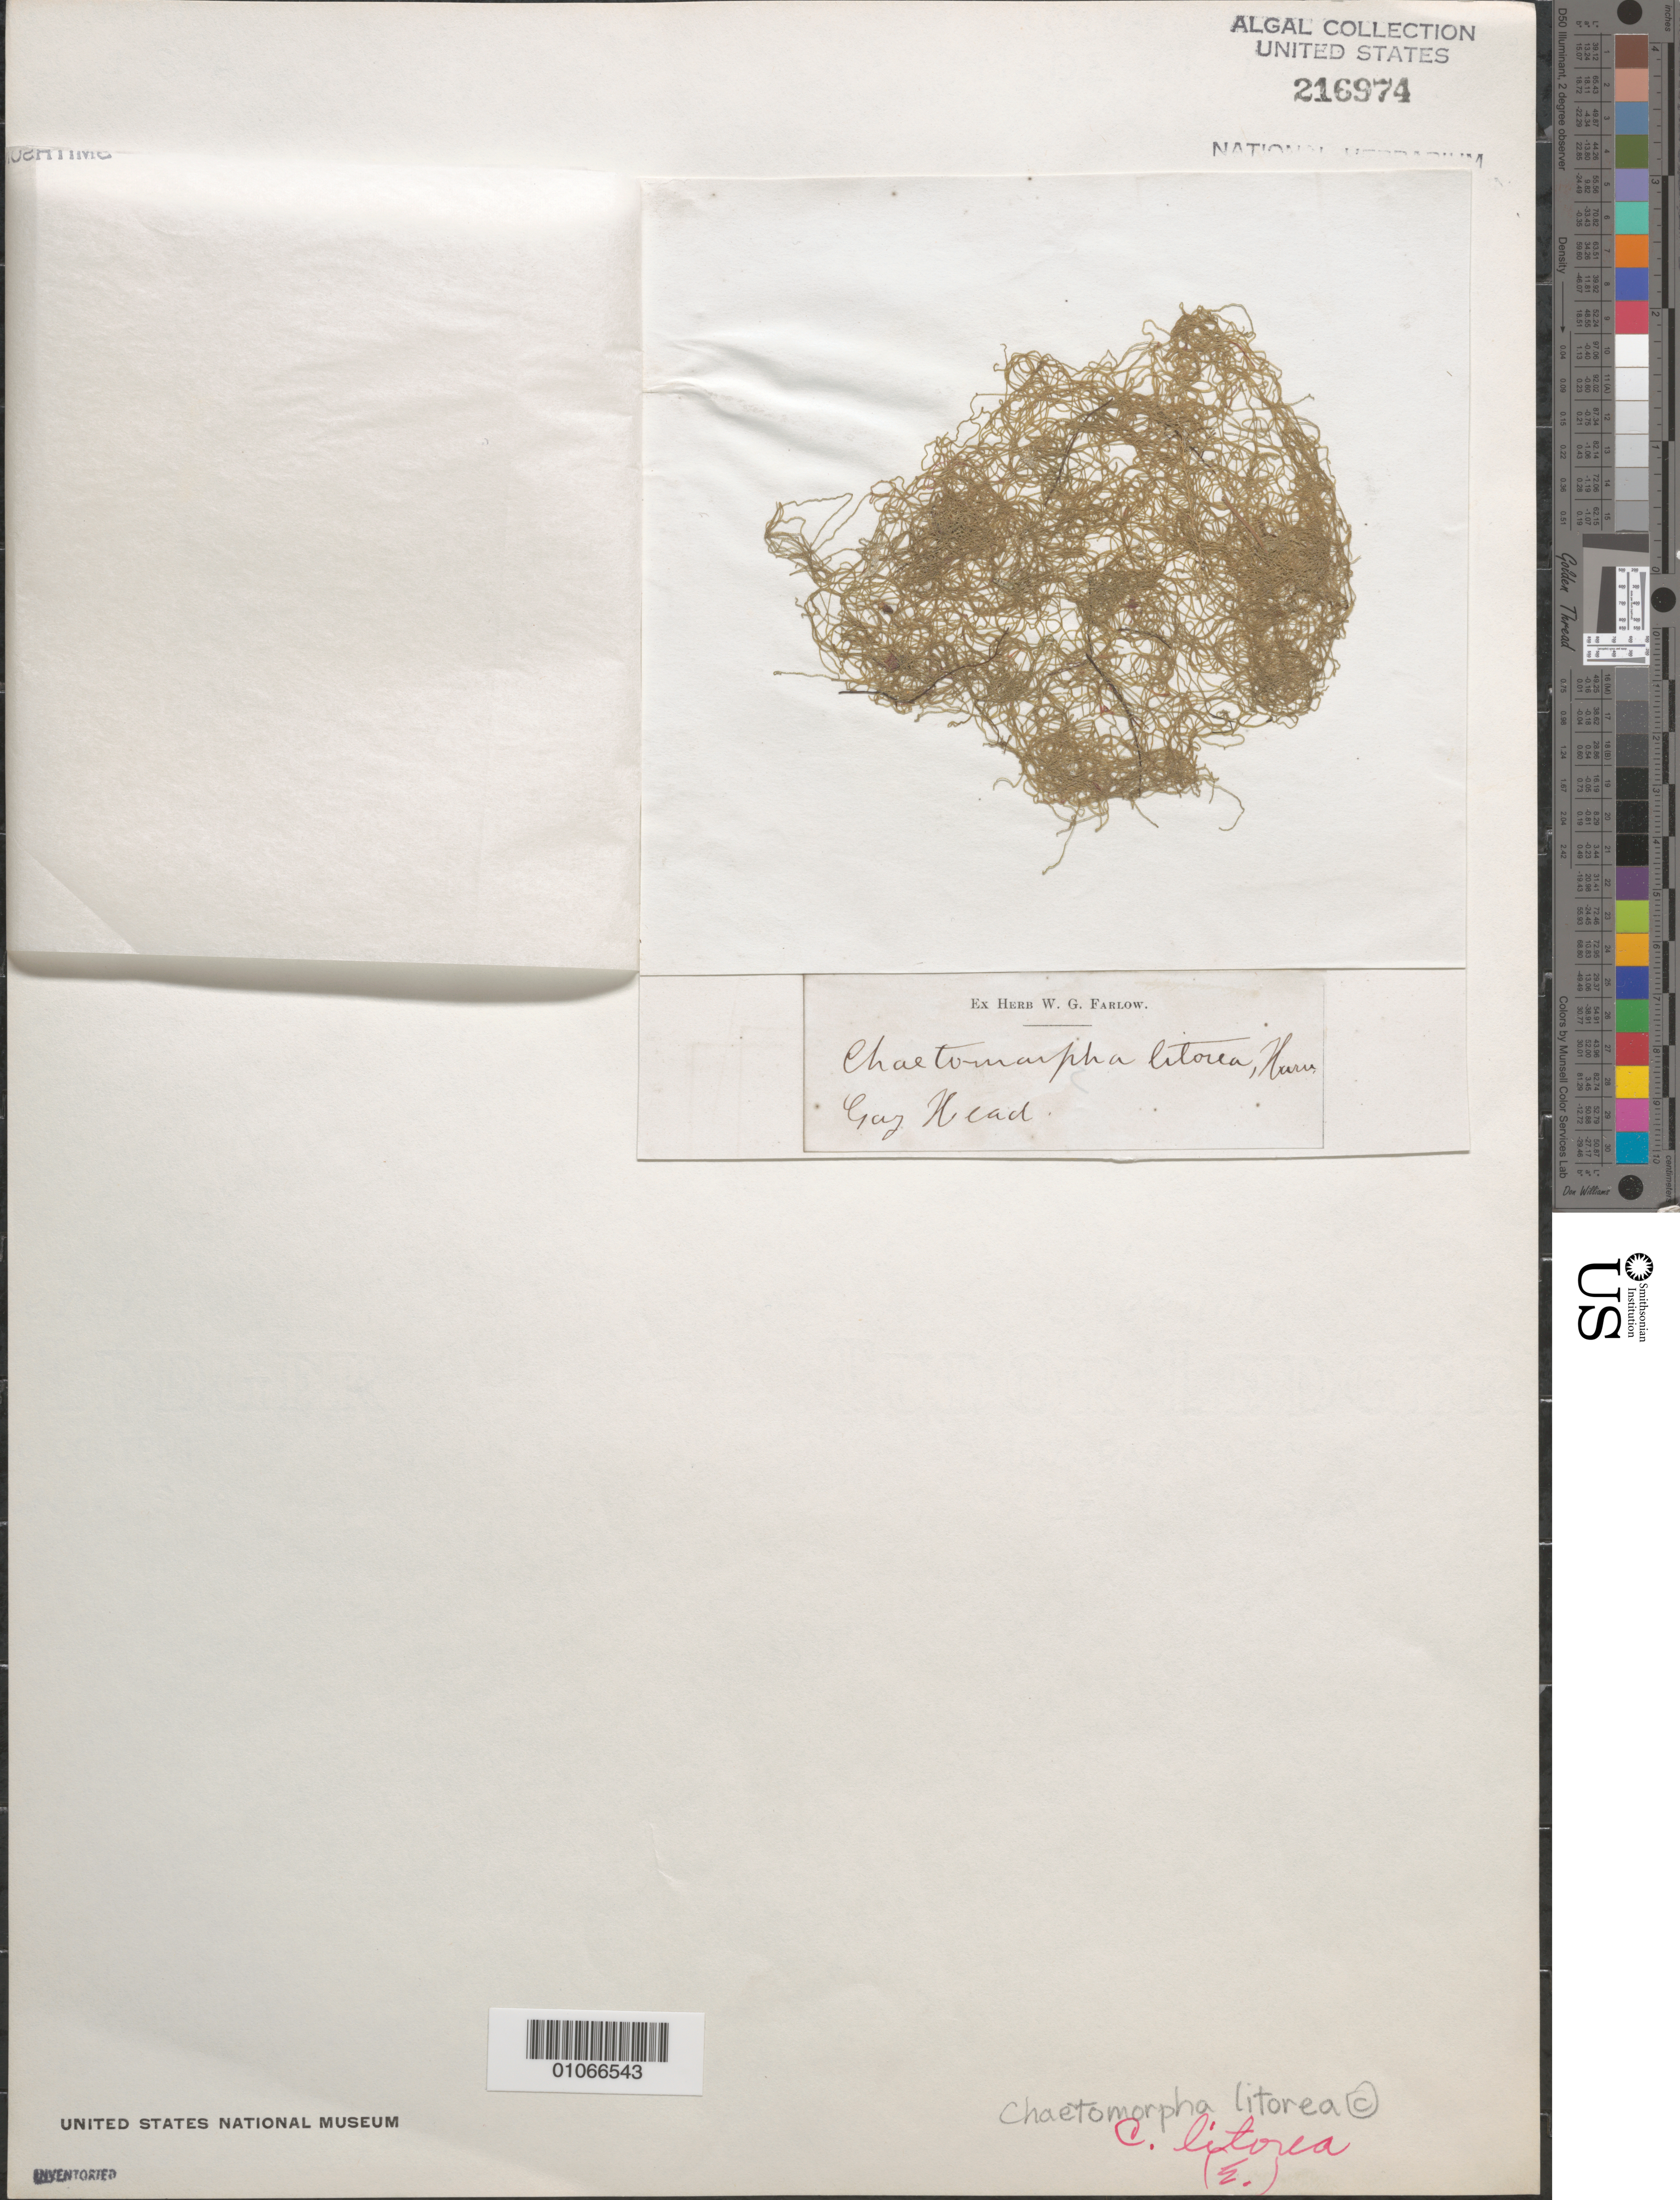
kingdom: Plantae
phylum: Chlorophyta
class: Ulvophyceae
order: Cladophorales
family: Cladophoraceae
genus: Chaetomorpha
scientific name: Chaetomorpha litorea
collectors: W. Farlow (Herbarium)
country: United States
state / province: Massachusetts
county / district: Dukes County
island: Martha's Vineyard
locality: Gay Head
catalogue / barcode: US 216974